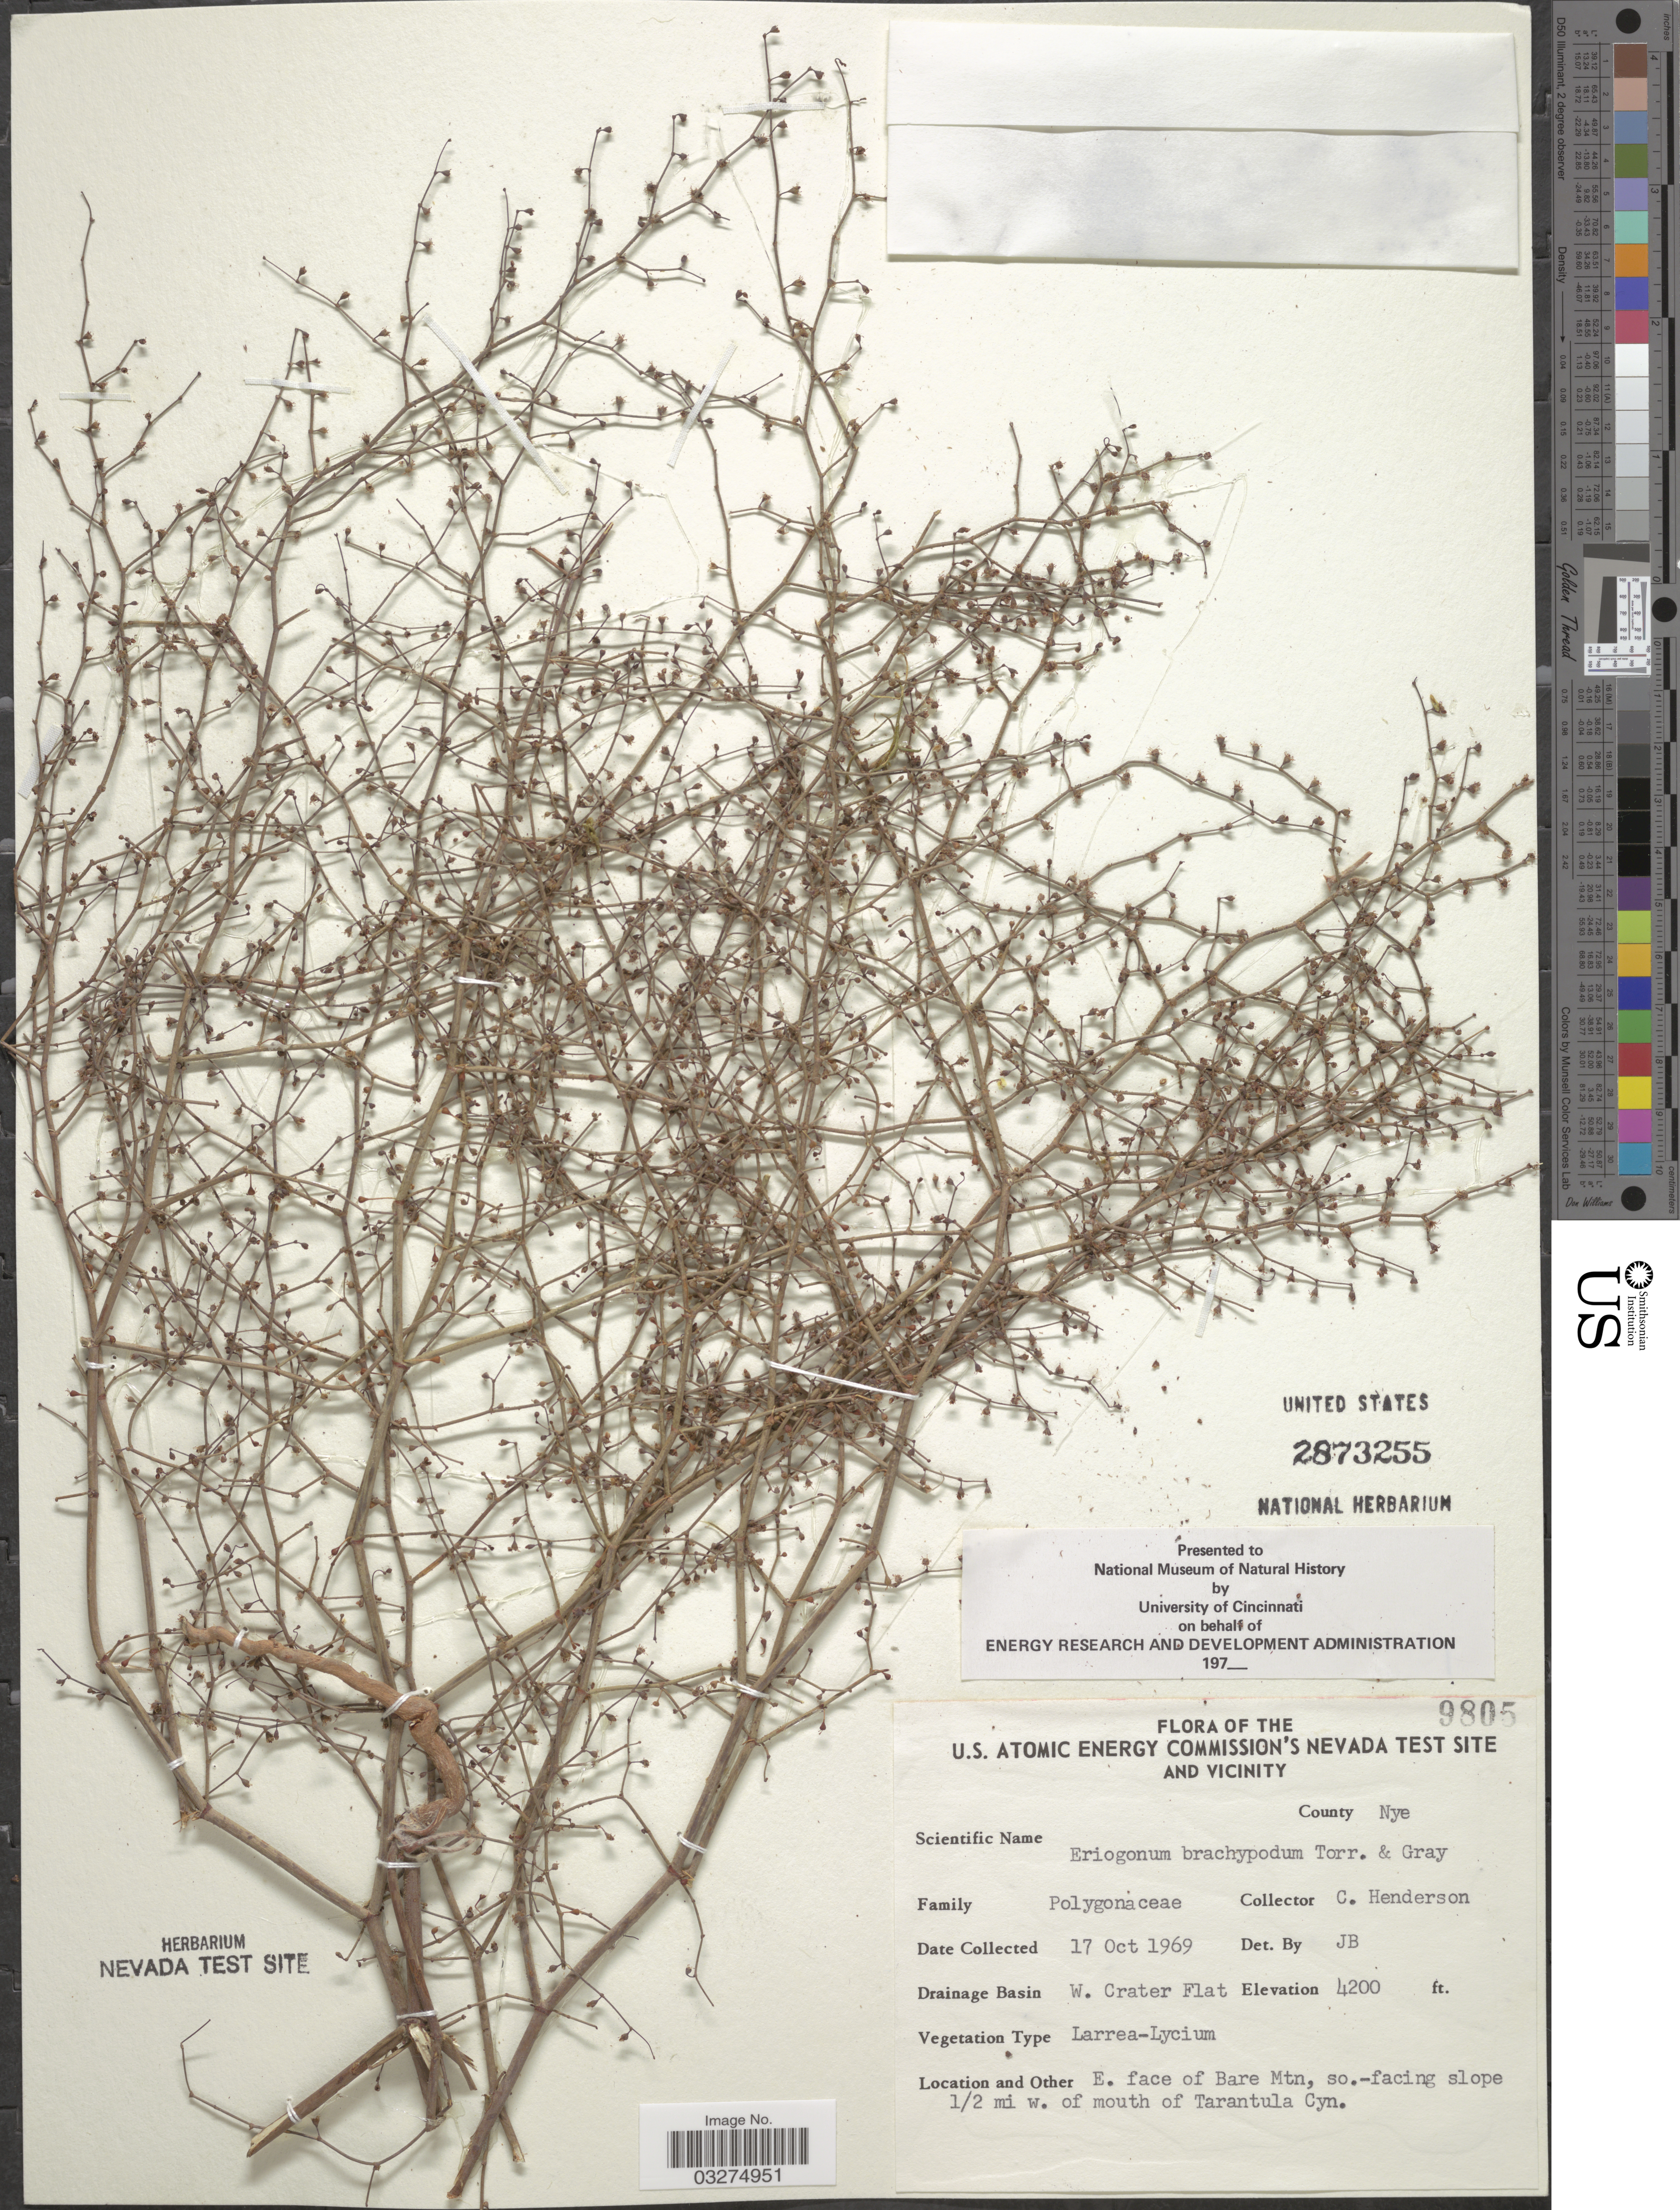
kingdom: Plantae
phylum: Tracheophyta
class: Magnoliopsida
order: Caryophyllales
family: Polygonaceae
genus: Eriogonum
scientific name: Eriogonum brachypodum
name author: Torr. & A. Gray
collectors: C. Henderson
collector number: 9805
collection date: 1969-10-17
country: United States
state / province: Nevada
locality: U. S. Atomic Energy Commission's Nevada Test Site and Vicinity. County Nye. Drainage Basin W. Crater Flat. E. face of Bare Mtn, so.-facing slope 1/2 mi w. of mouth of Tarantula Cyn.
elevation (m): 1280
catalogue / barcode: US 2873255